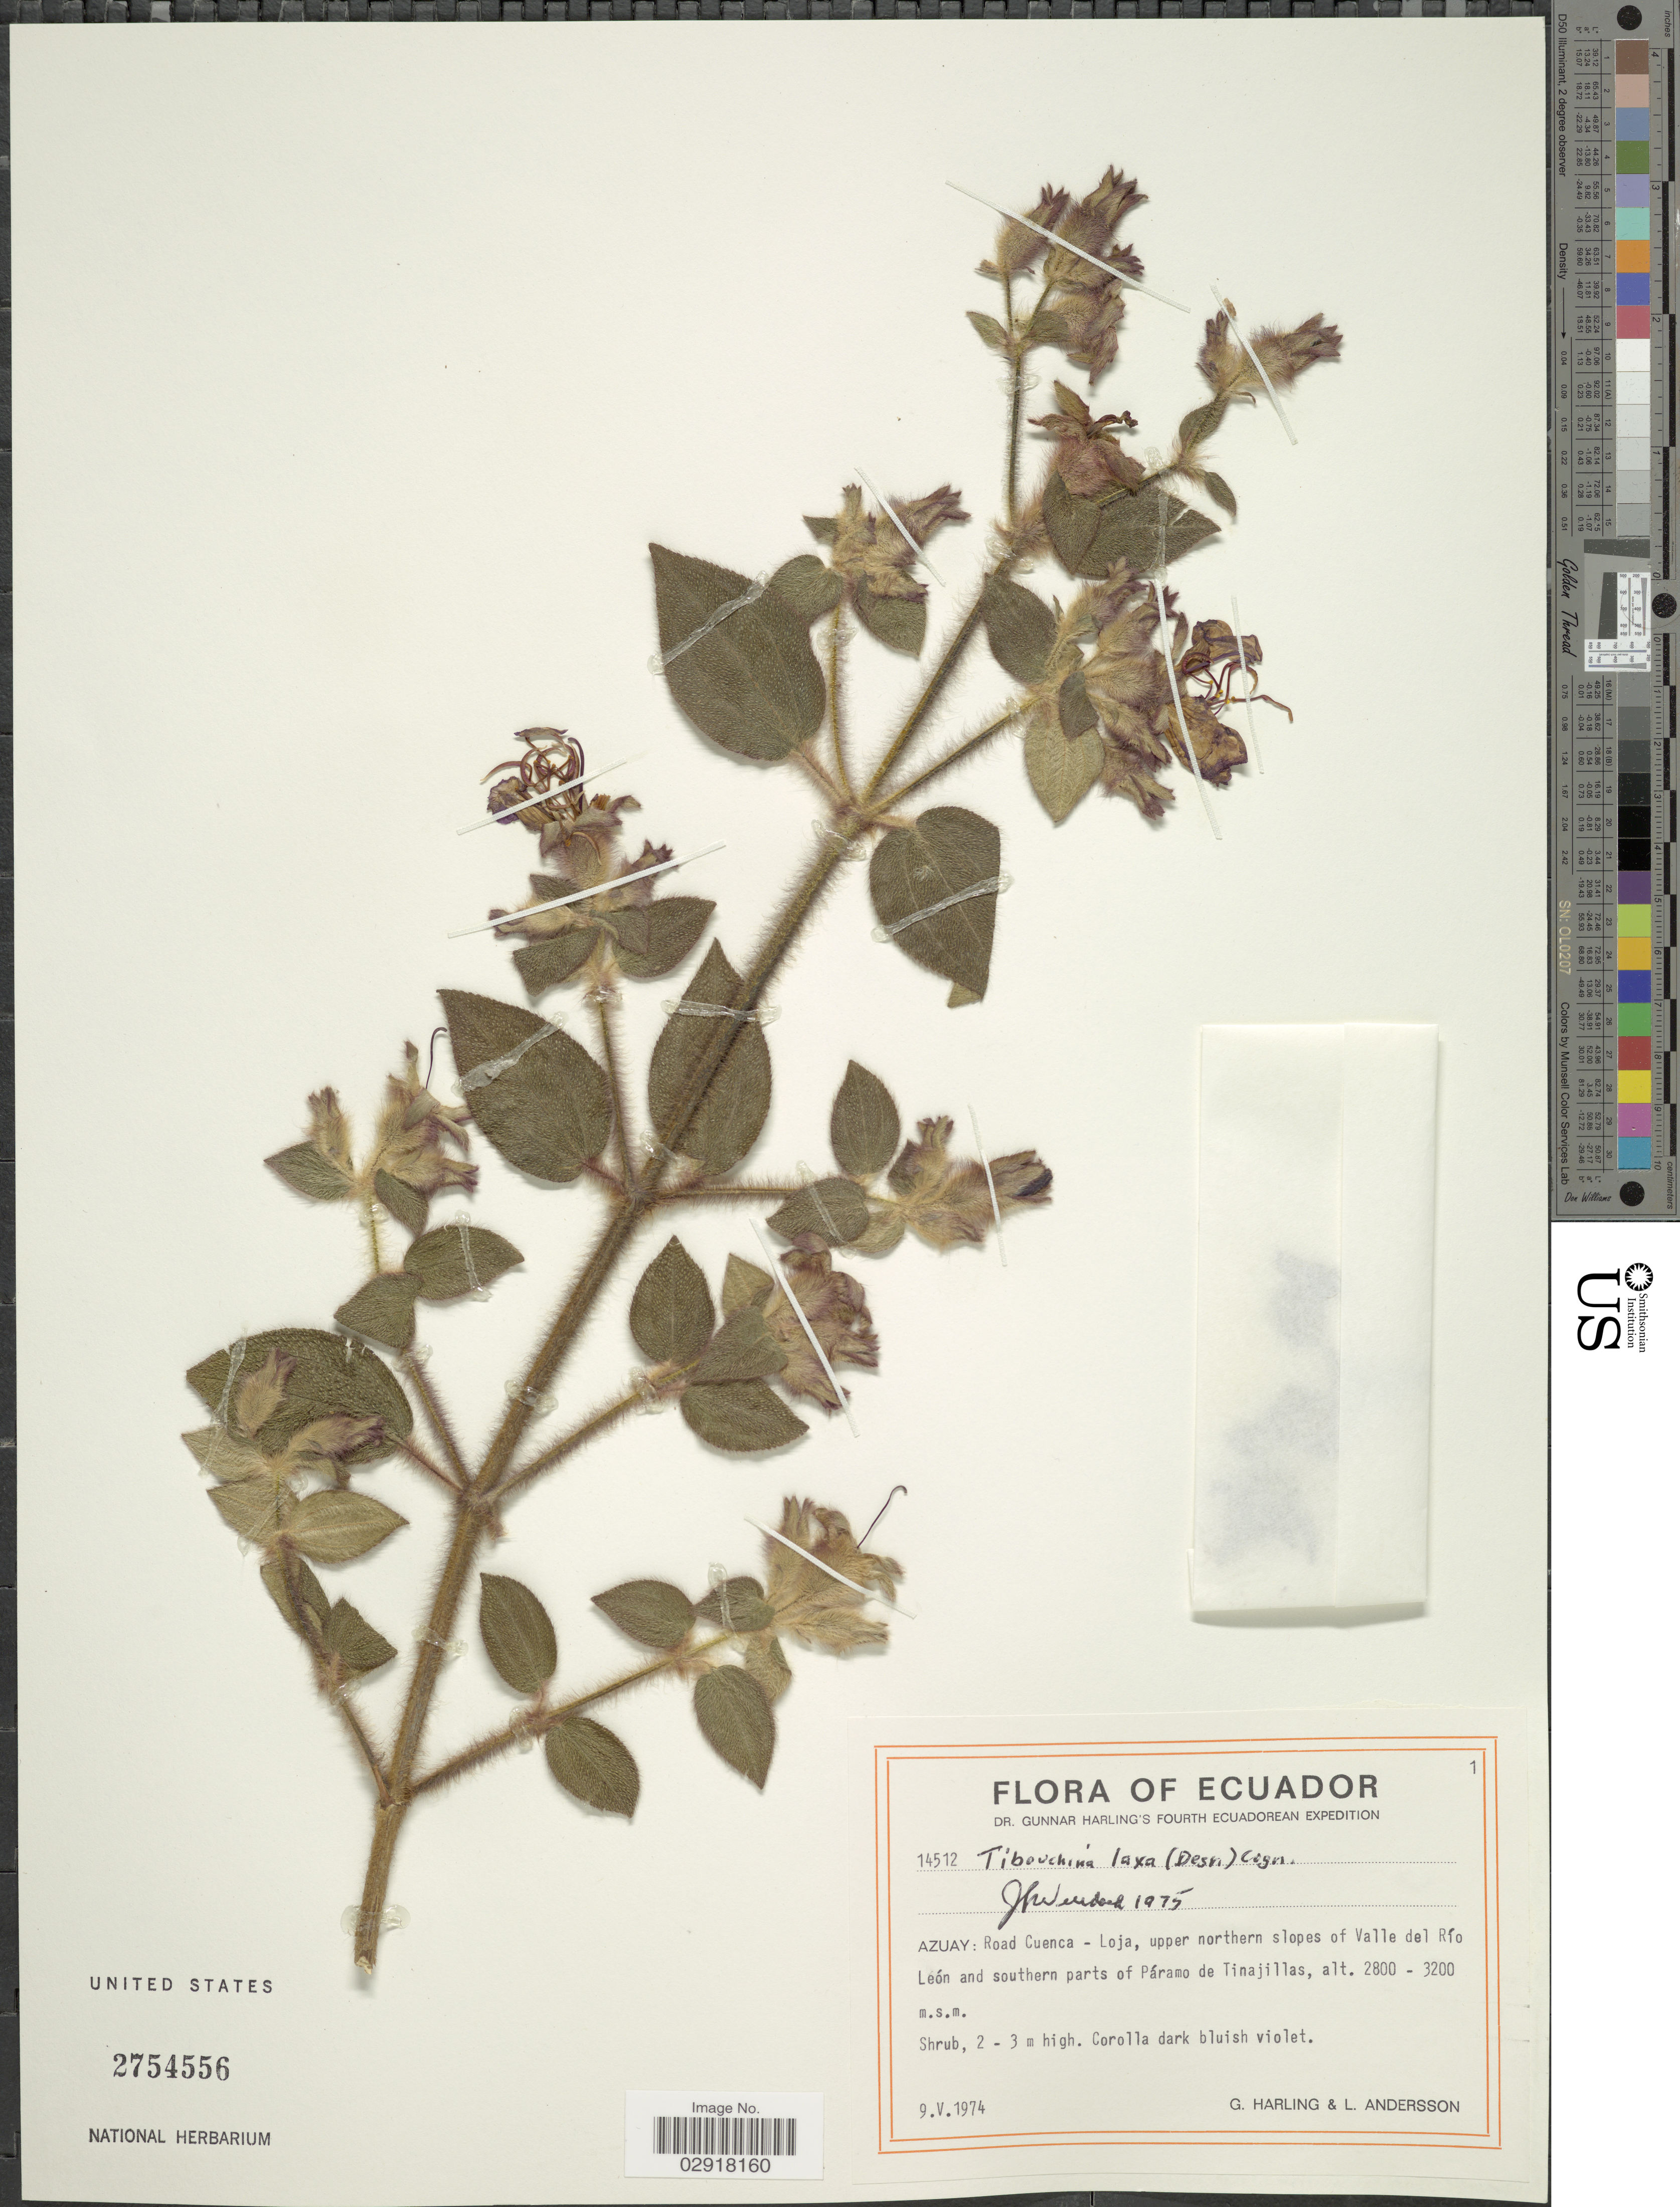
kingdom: Plantae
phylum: Tracheophyta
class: Magnoliopsida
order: Myrtales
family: Melastomataceae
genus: Chaetogastra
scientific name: Chaetogastra laxa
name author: (Desr.) P.J.F. Guim. & Michelang.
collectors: G. Harling & L. Andersson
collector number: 14512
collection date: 1974-05-09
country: Ecuador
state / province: Azuay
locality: Road Cuenca - Loja, upper northern slopes of Valle del Río León and southern parts of Páramo de Tinajillas.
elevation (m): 2800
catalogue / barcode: US 2754556